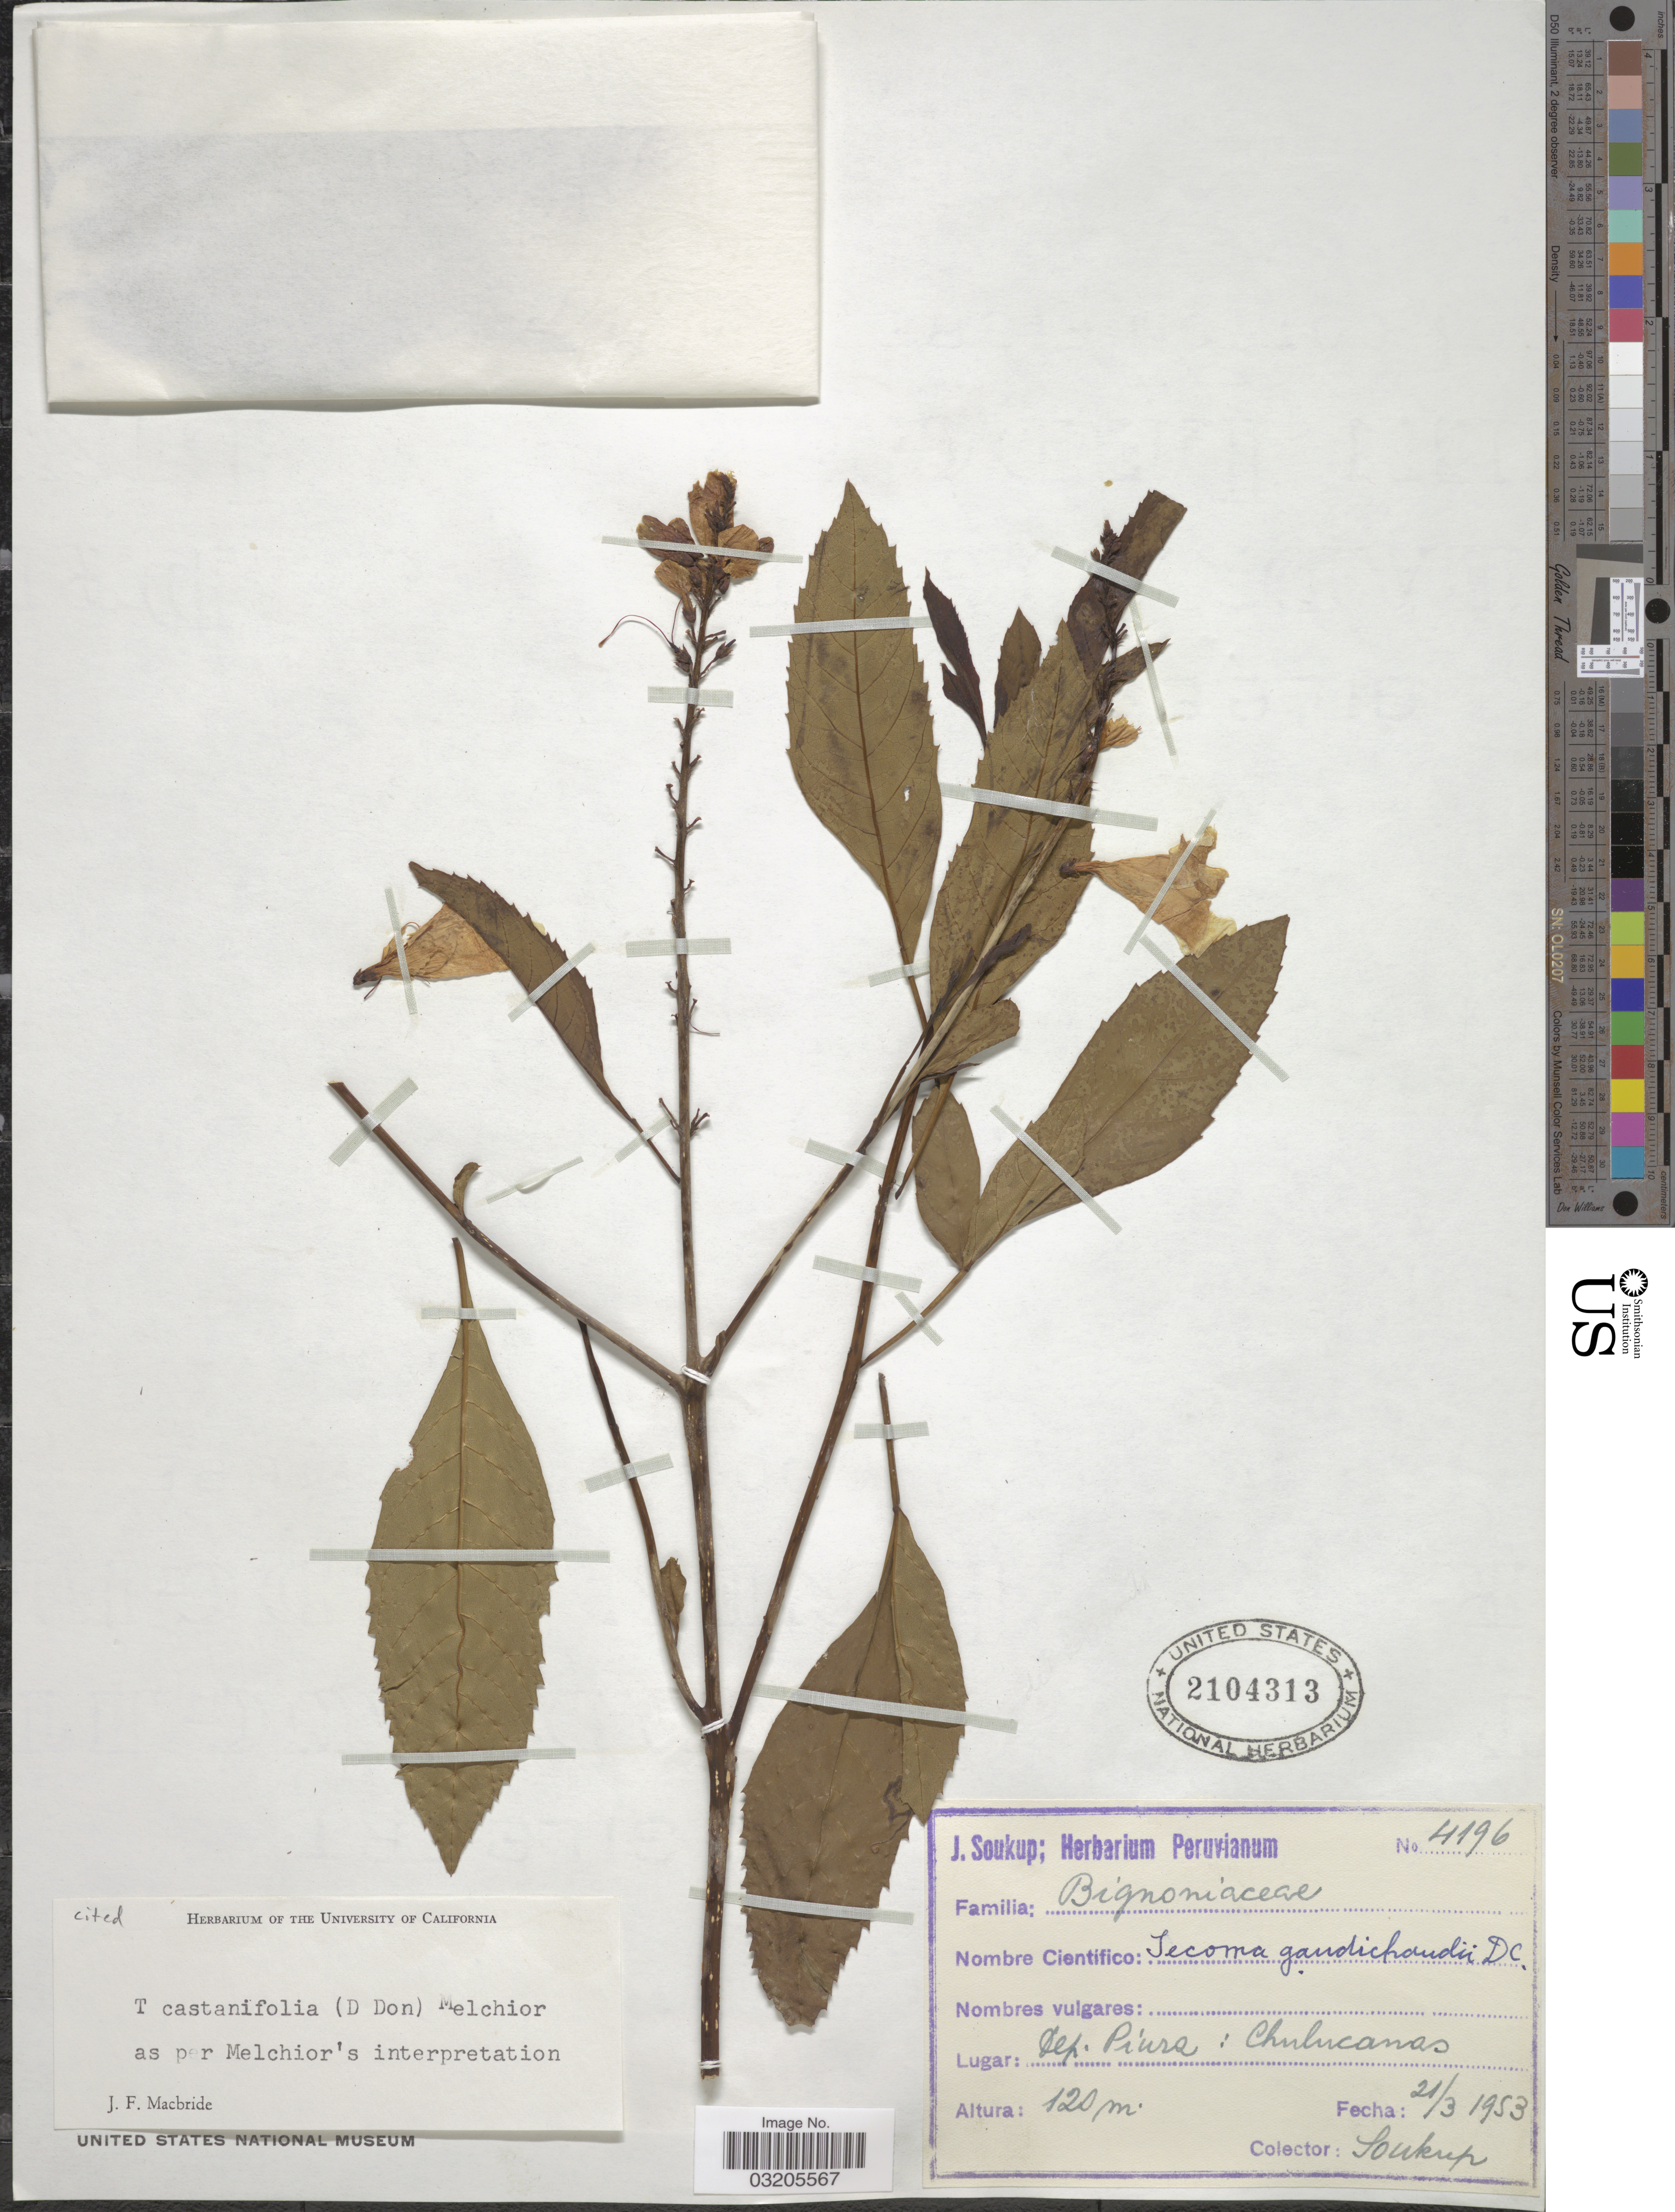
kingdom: Plantae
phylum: Tracheophyta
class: Magnoliopsida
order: Lamiales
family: Bignoniaceae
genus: Tecoma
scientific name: Tecoma castanifolia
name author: (D. Don) Melch.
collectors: J. Soukup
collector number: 4196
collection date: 1953-03-21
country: Peru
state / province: Piura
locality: Dep. Piura: Chulucanas.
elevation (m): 120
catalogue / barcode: US 2104313